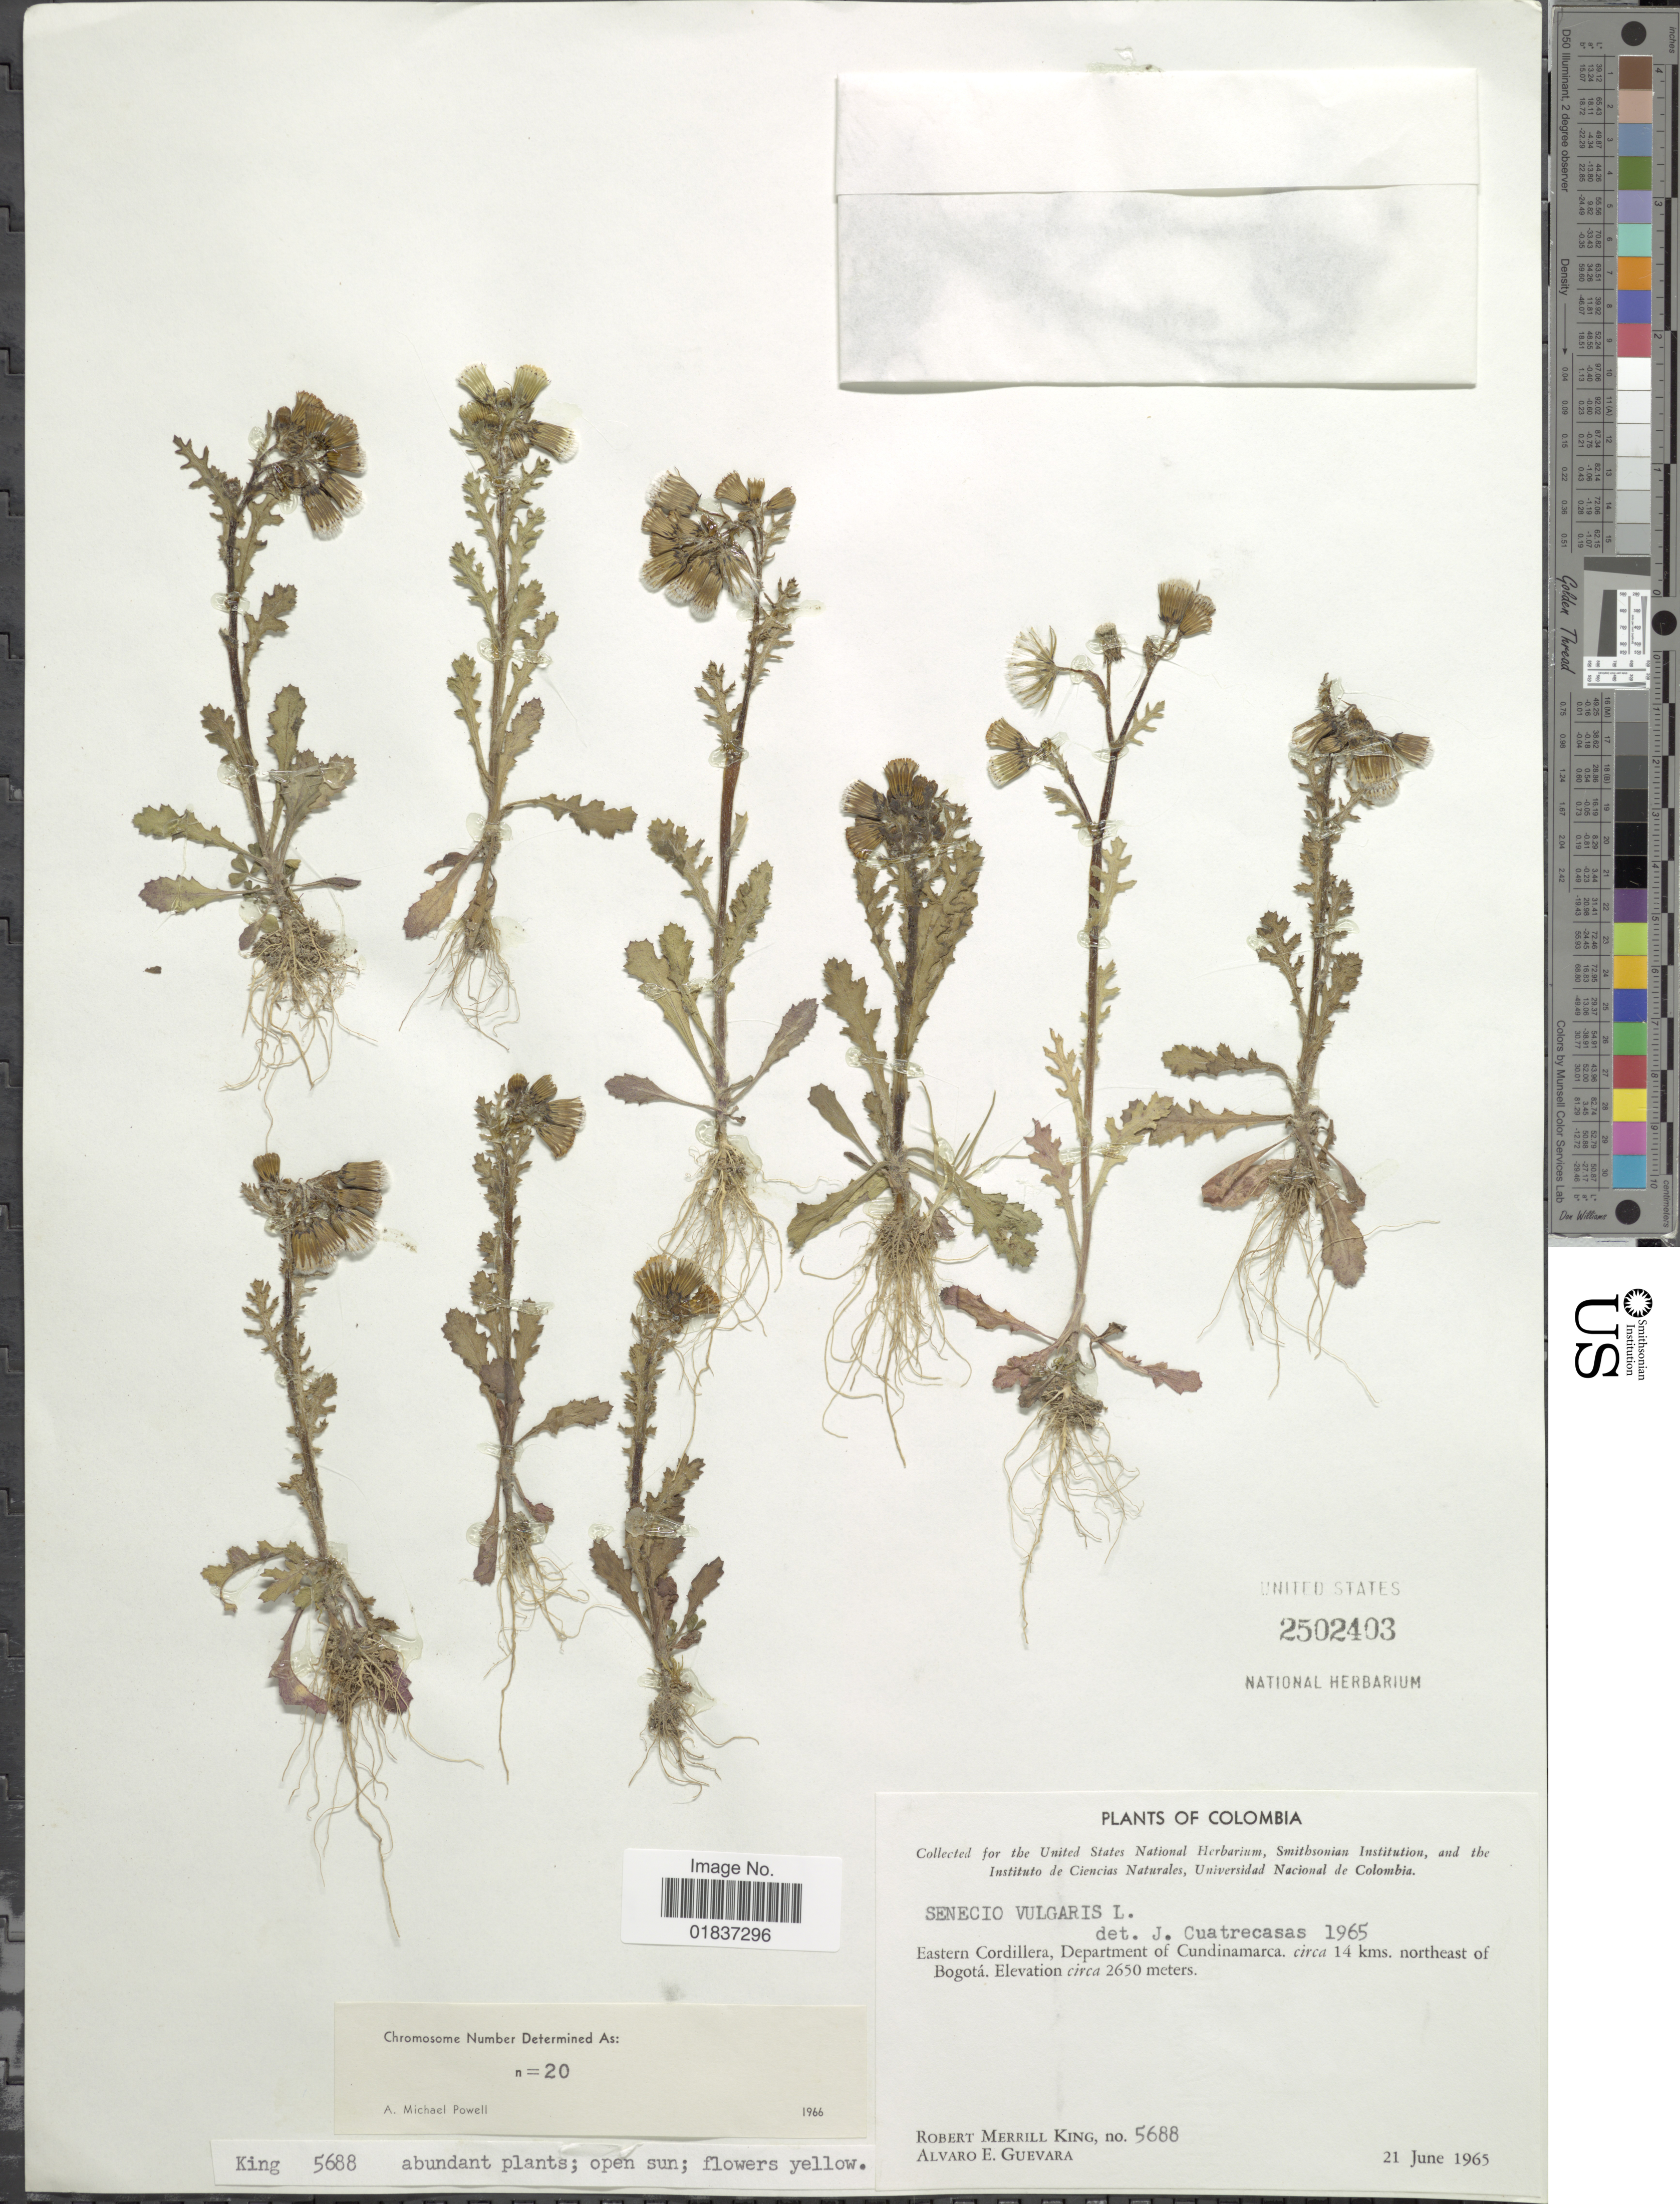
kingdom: Plantae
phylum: Tracheophyta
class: Magnoliopsida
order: Asterales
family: Asteraceae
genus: Senecio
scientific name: Senecio vulgaris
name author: L.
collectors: R. M. King & A. E. Guevara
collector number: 5688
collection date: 1965-06-21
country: Colombia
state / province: Cundinamarca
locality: Eastern Cordillera, Department of Cundinamarca. circa 14 kms. northeast of Bogota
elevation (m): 2650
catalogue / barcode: US 2502403